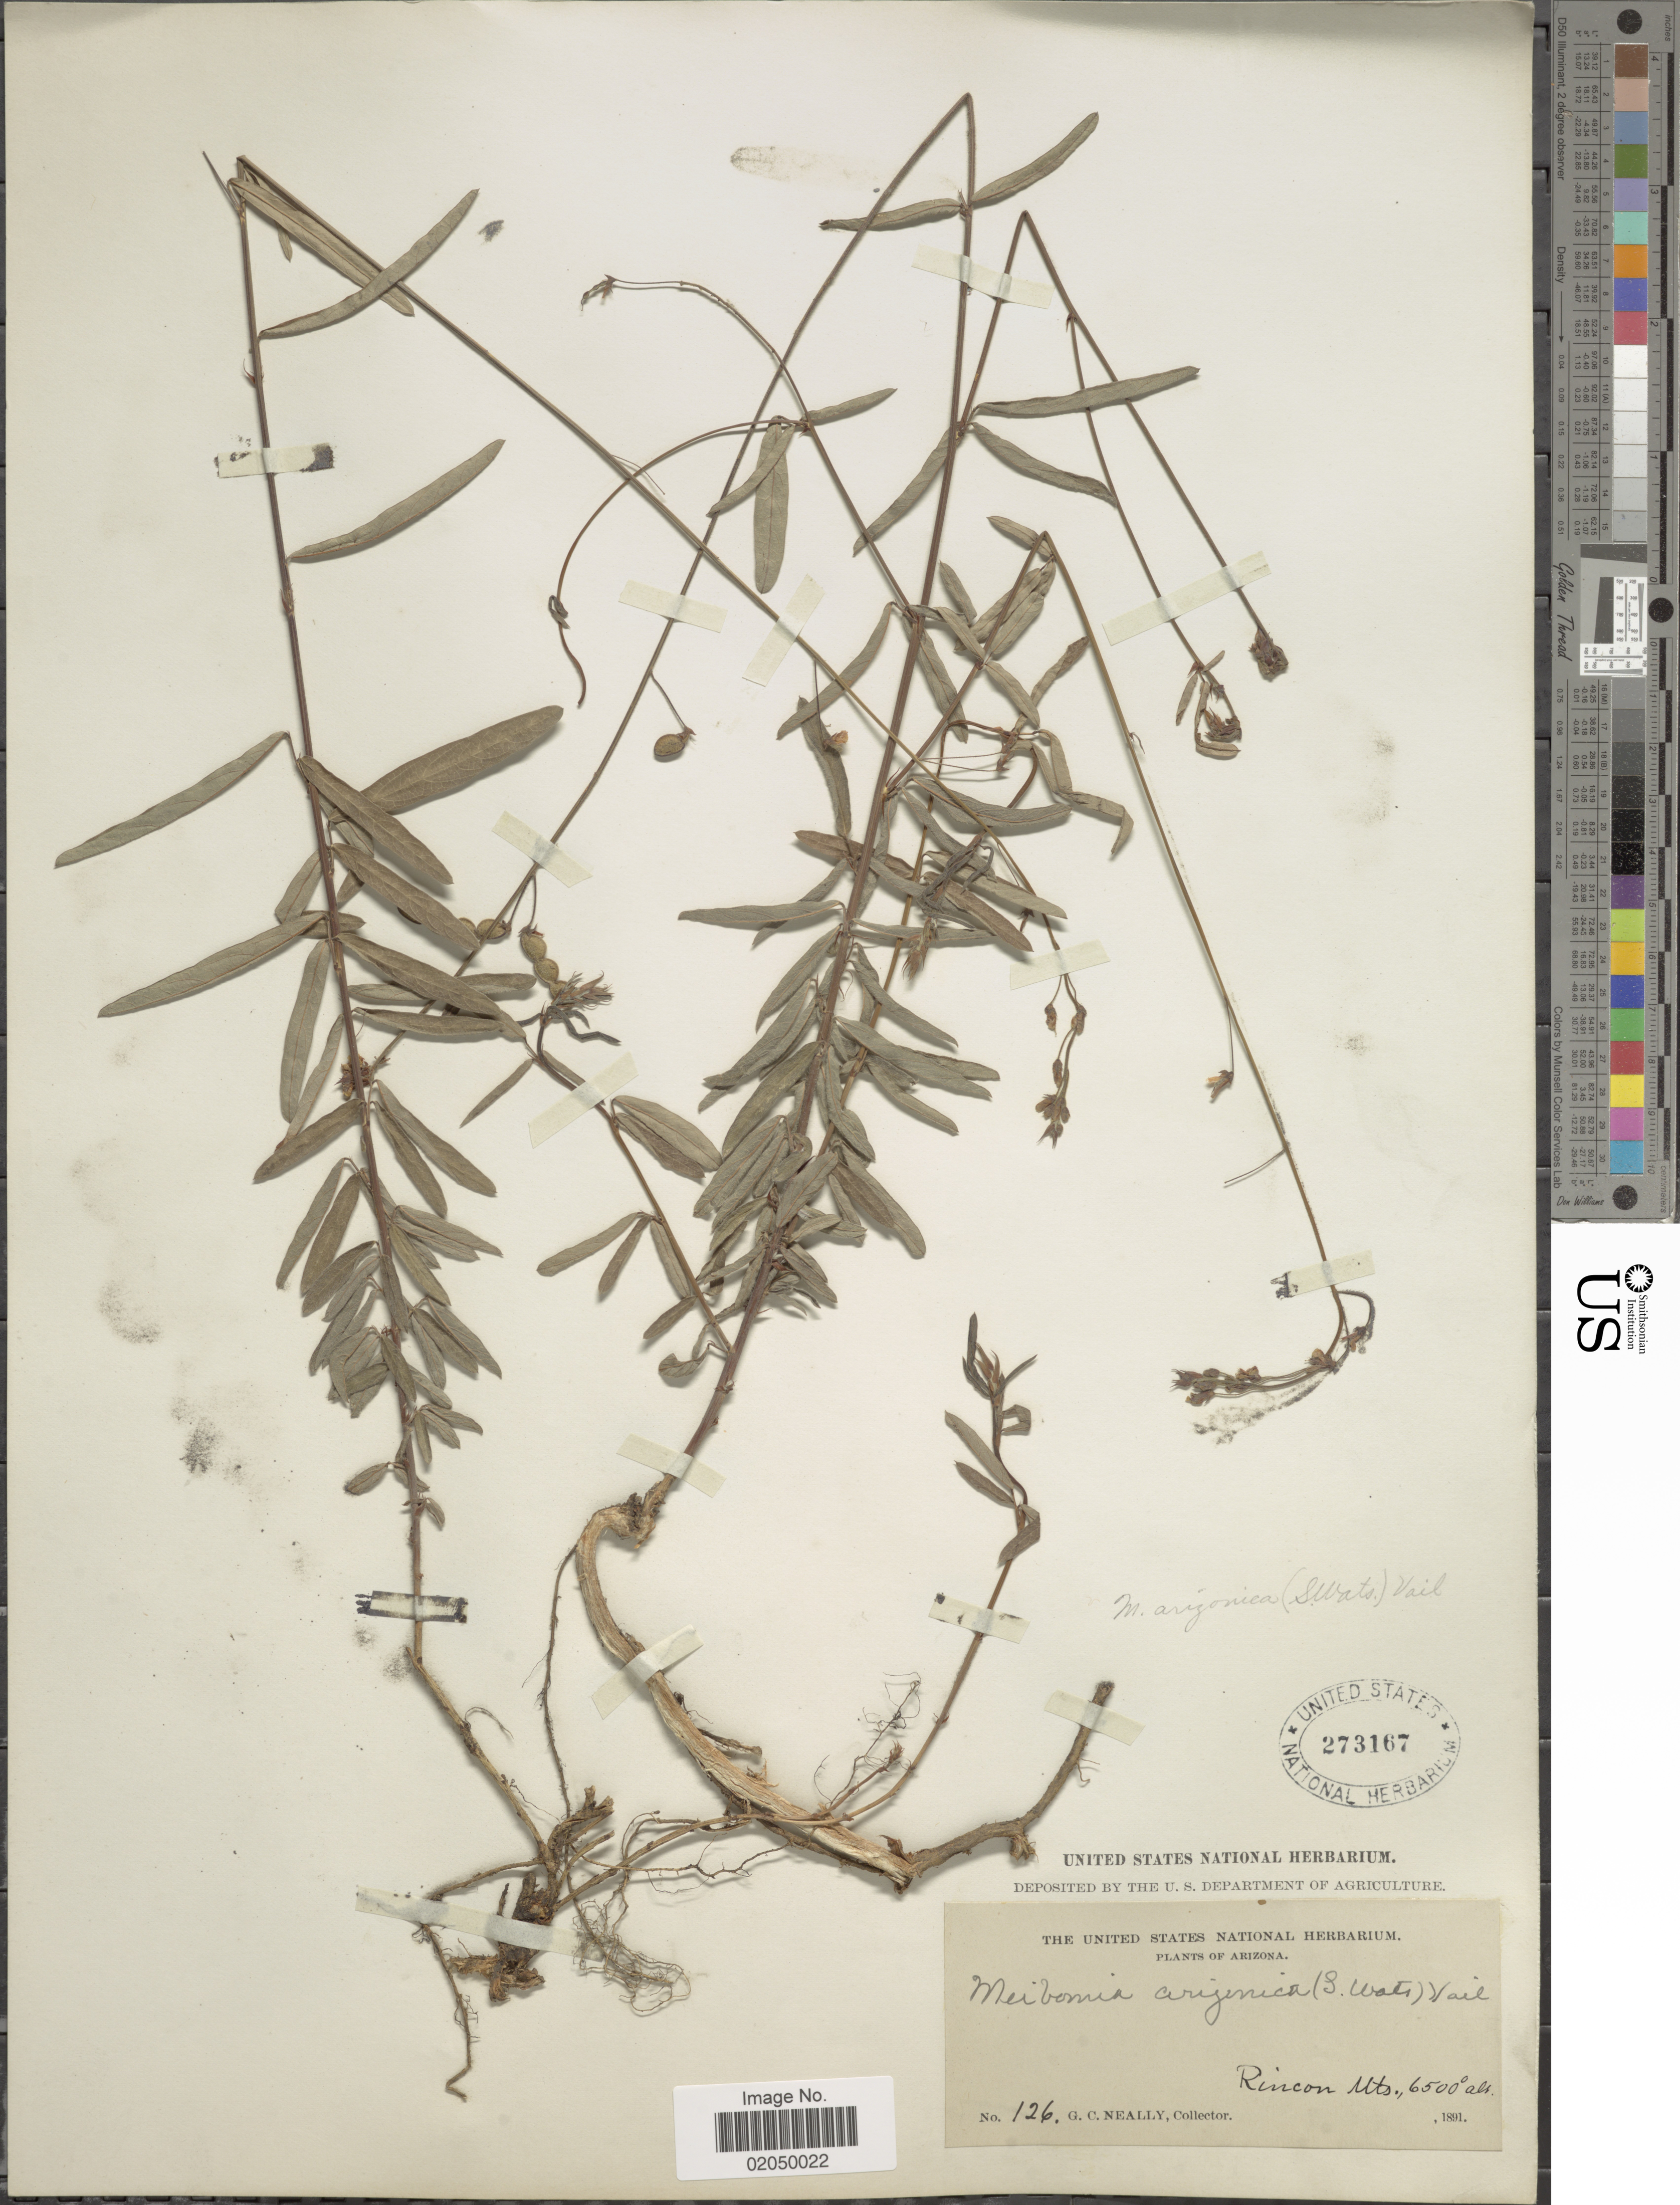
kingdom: Plantae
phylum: Tracheophyta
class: Magnoliopsida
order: Fabales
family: Fabaceae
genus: Desmodium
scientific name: Desmodium arizonicum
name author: S. Watson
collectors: G. Neally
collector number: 126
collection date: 1891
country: United States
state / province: Arizona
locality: Rincon Mts.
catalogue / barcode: US 273167